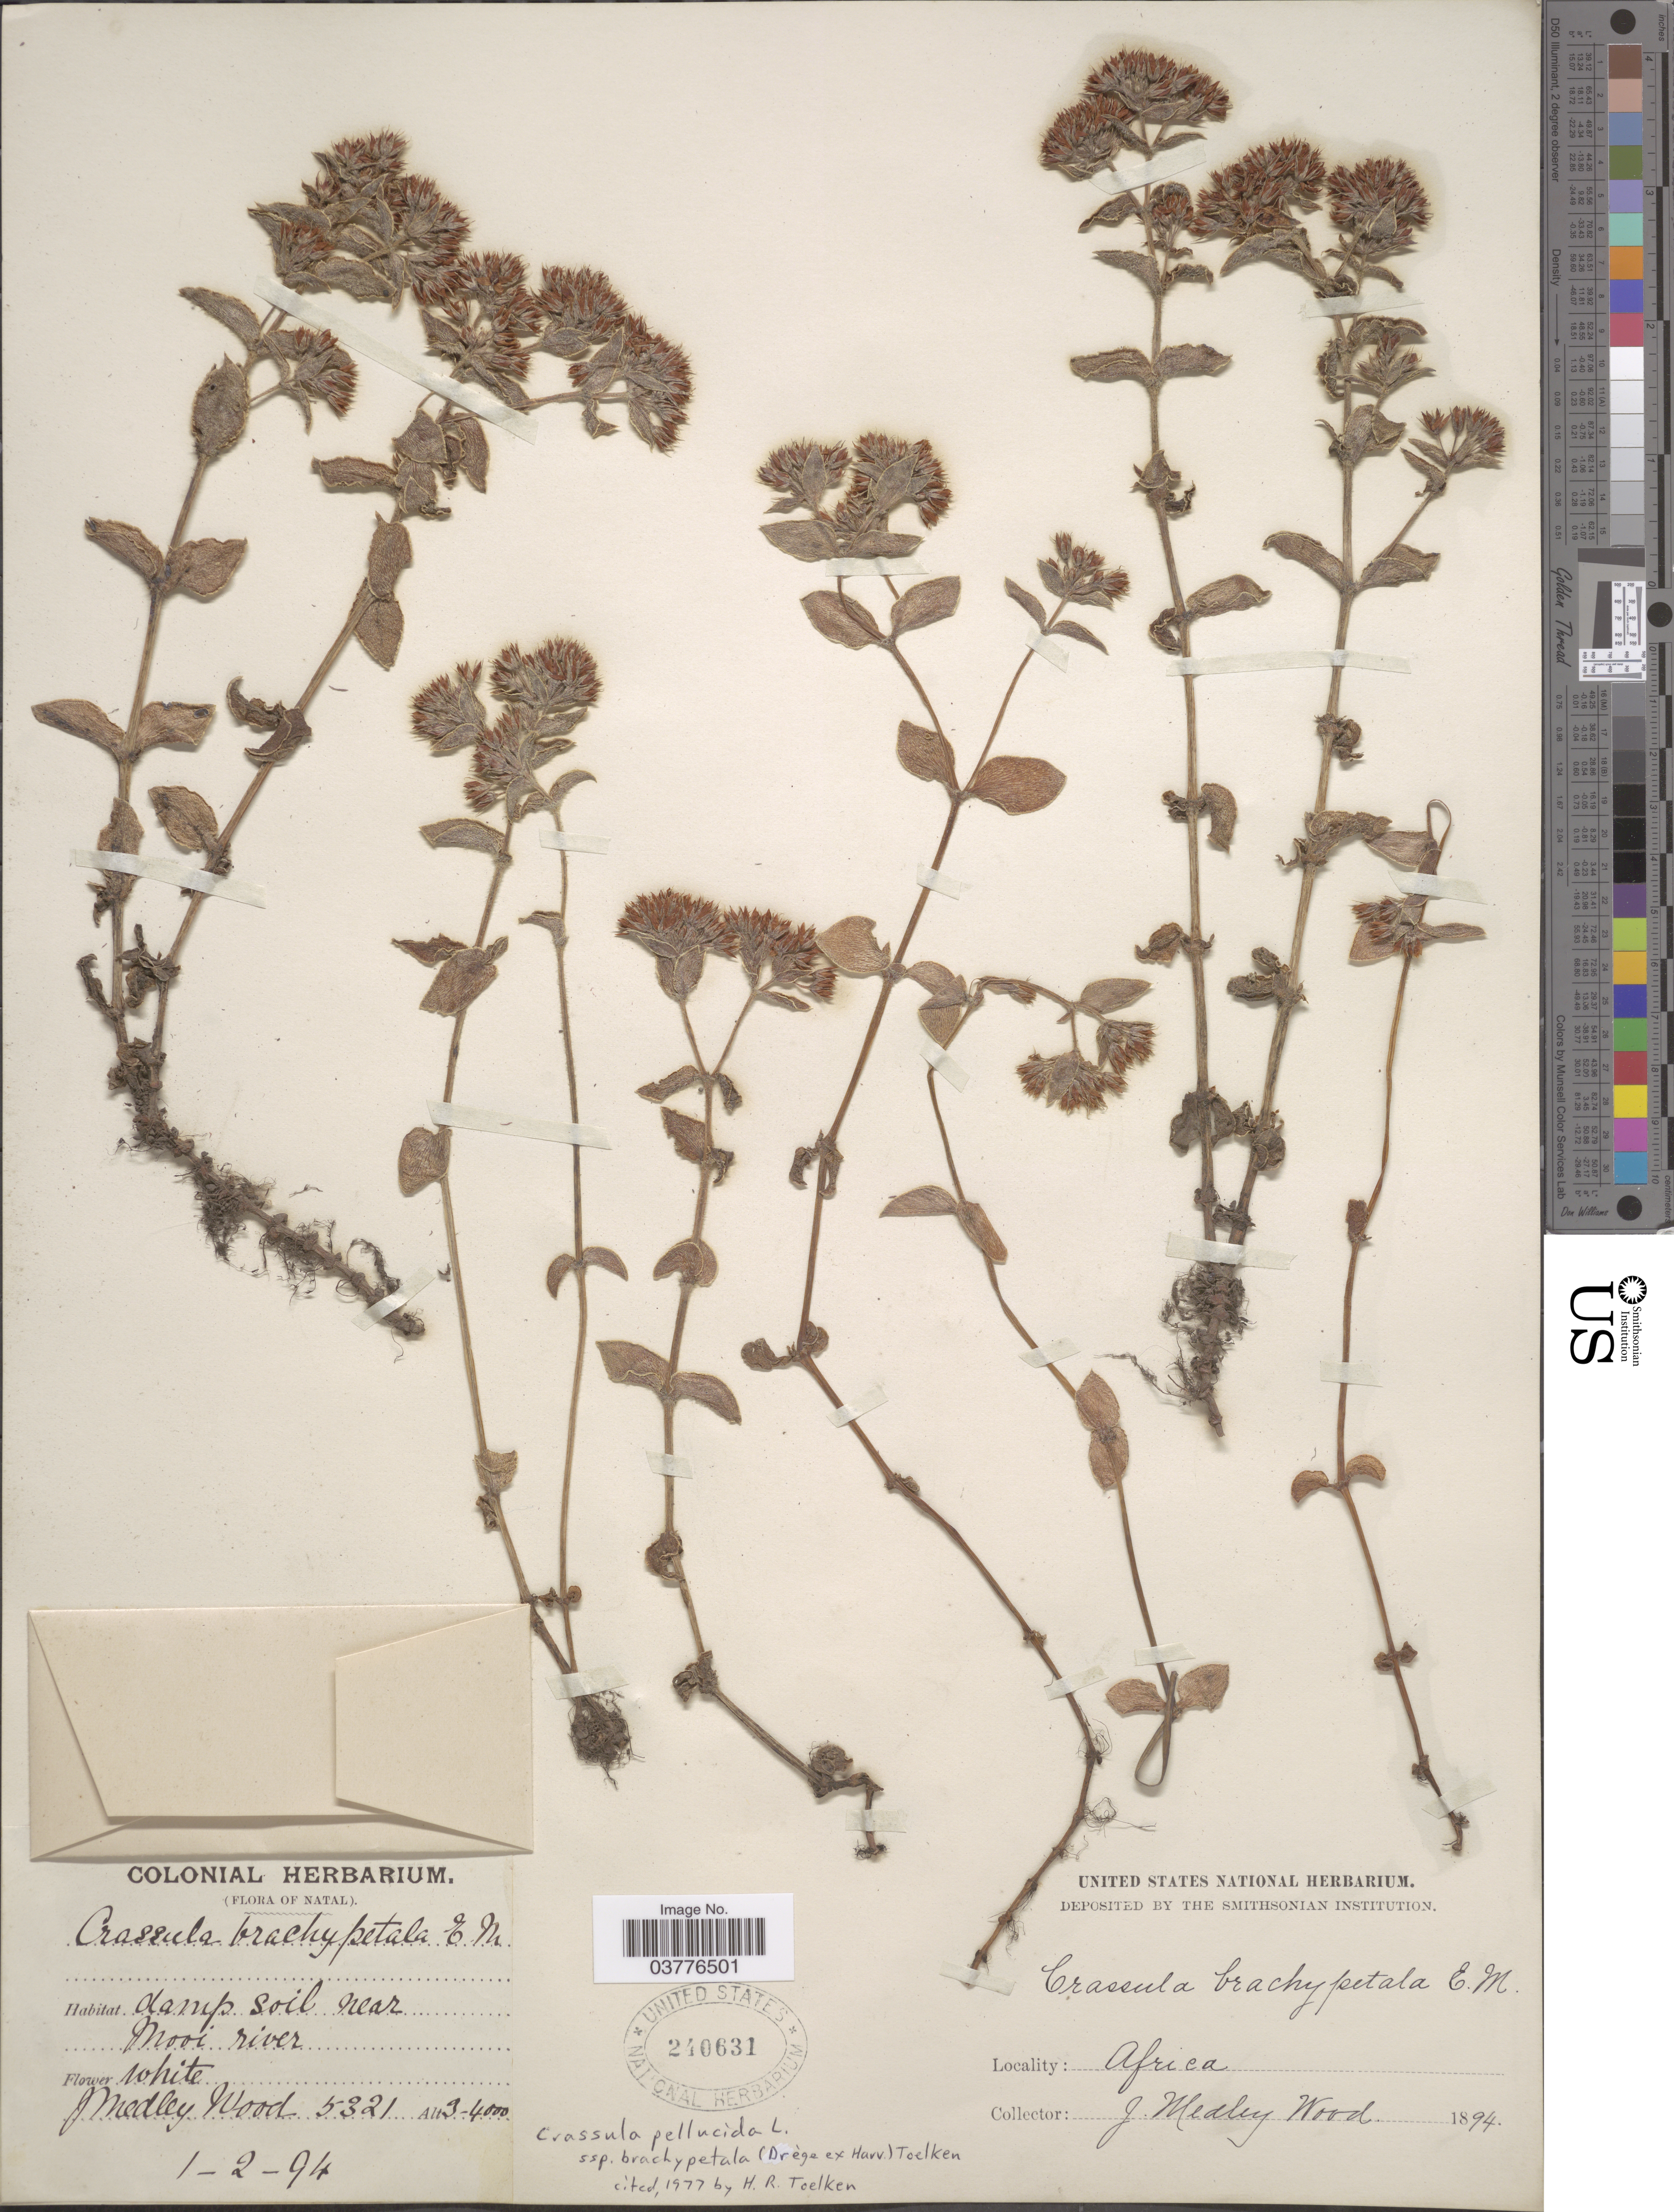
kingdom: Plantae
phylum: Tracheophyta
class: Magnoliopsida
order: Saxifragales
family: Crassulaceae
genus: Crassula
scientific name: Crassula pellucida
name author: L.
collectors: J. Medley Wood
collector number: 5321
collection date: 1894-02-01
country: South Africa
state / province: KwaZulu-Natal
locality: Natal. Damp soil near Mooi river.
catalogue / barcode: US 240631